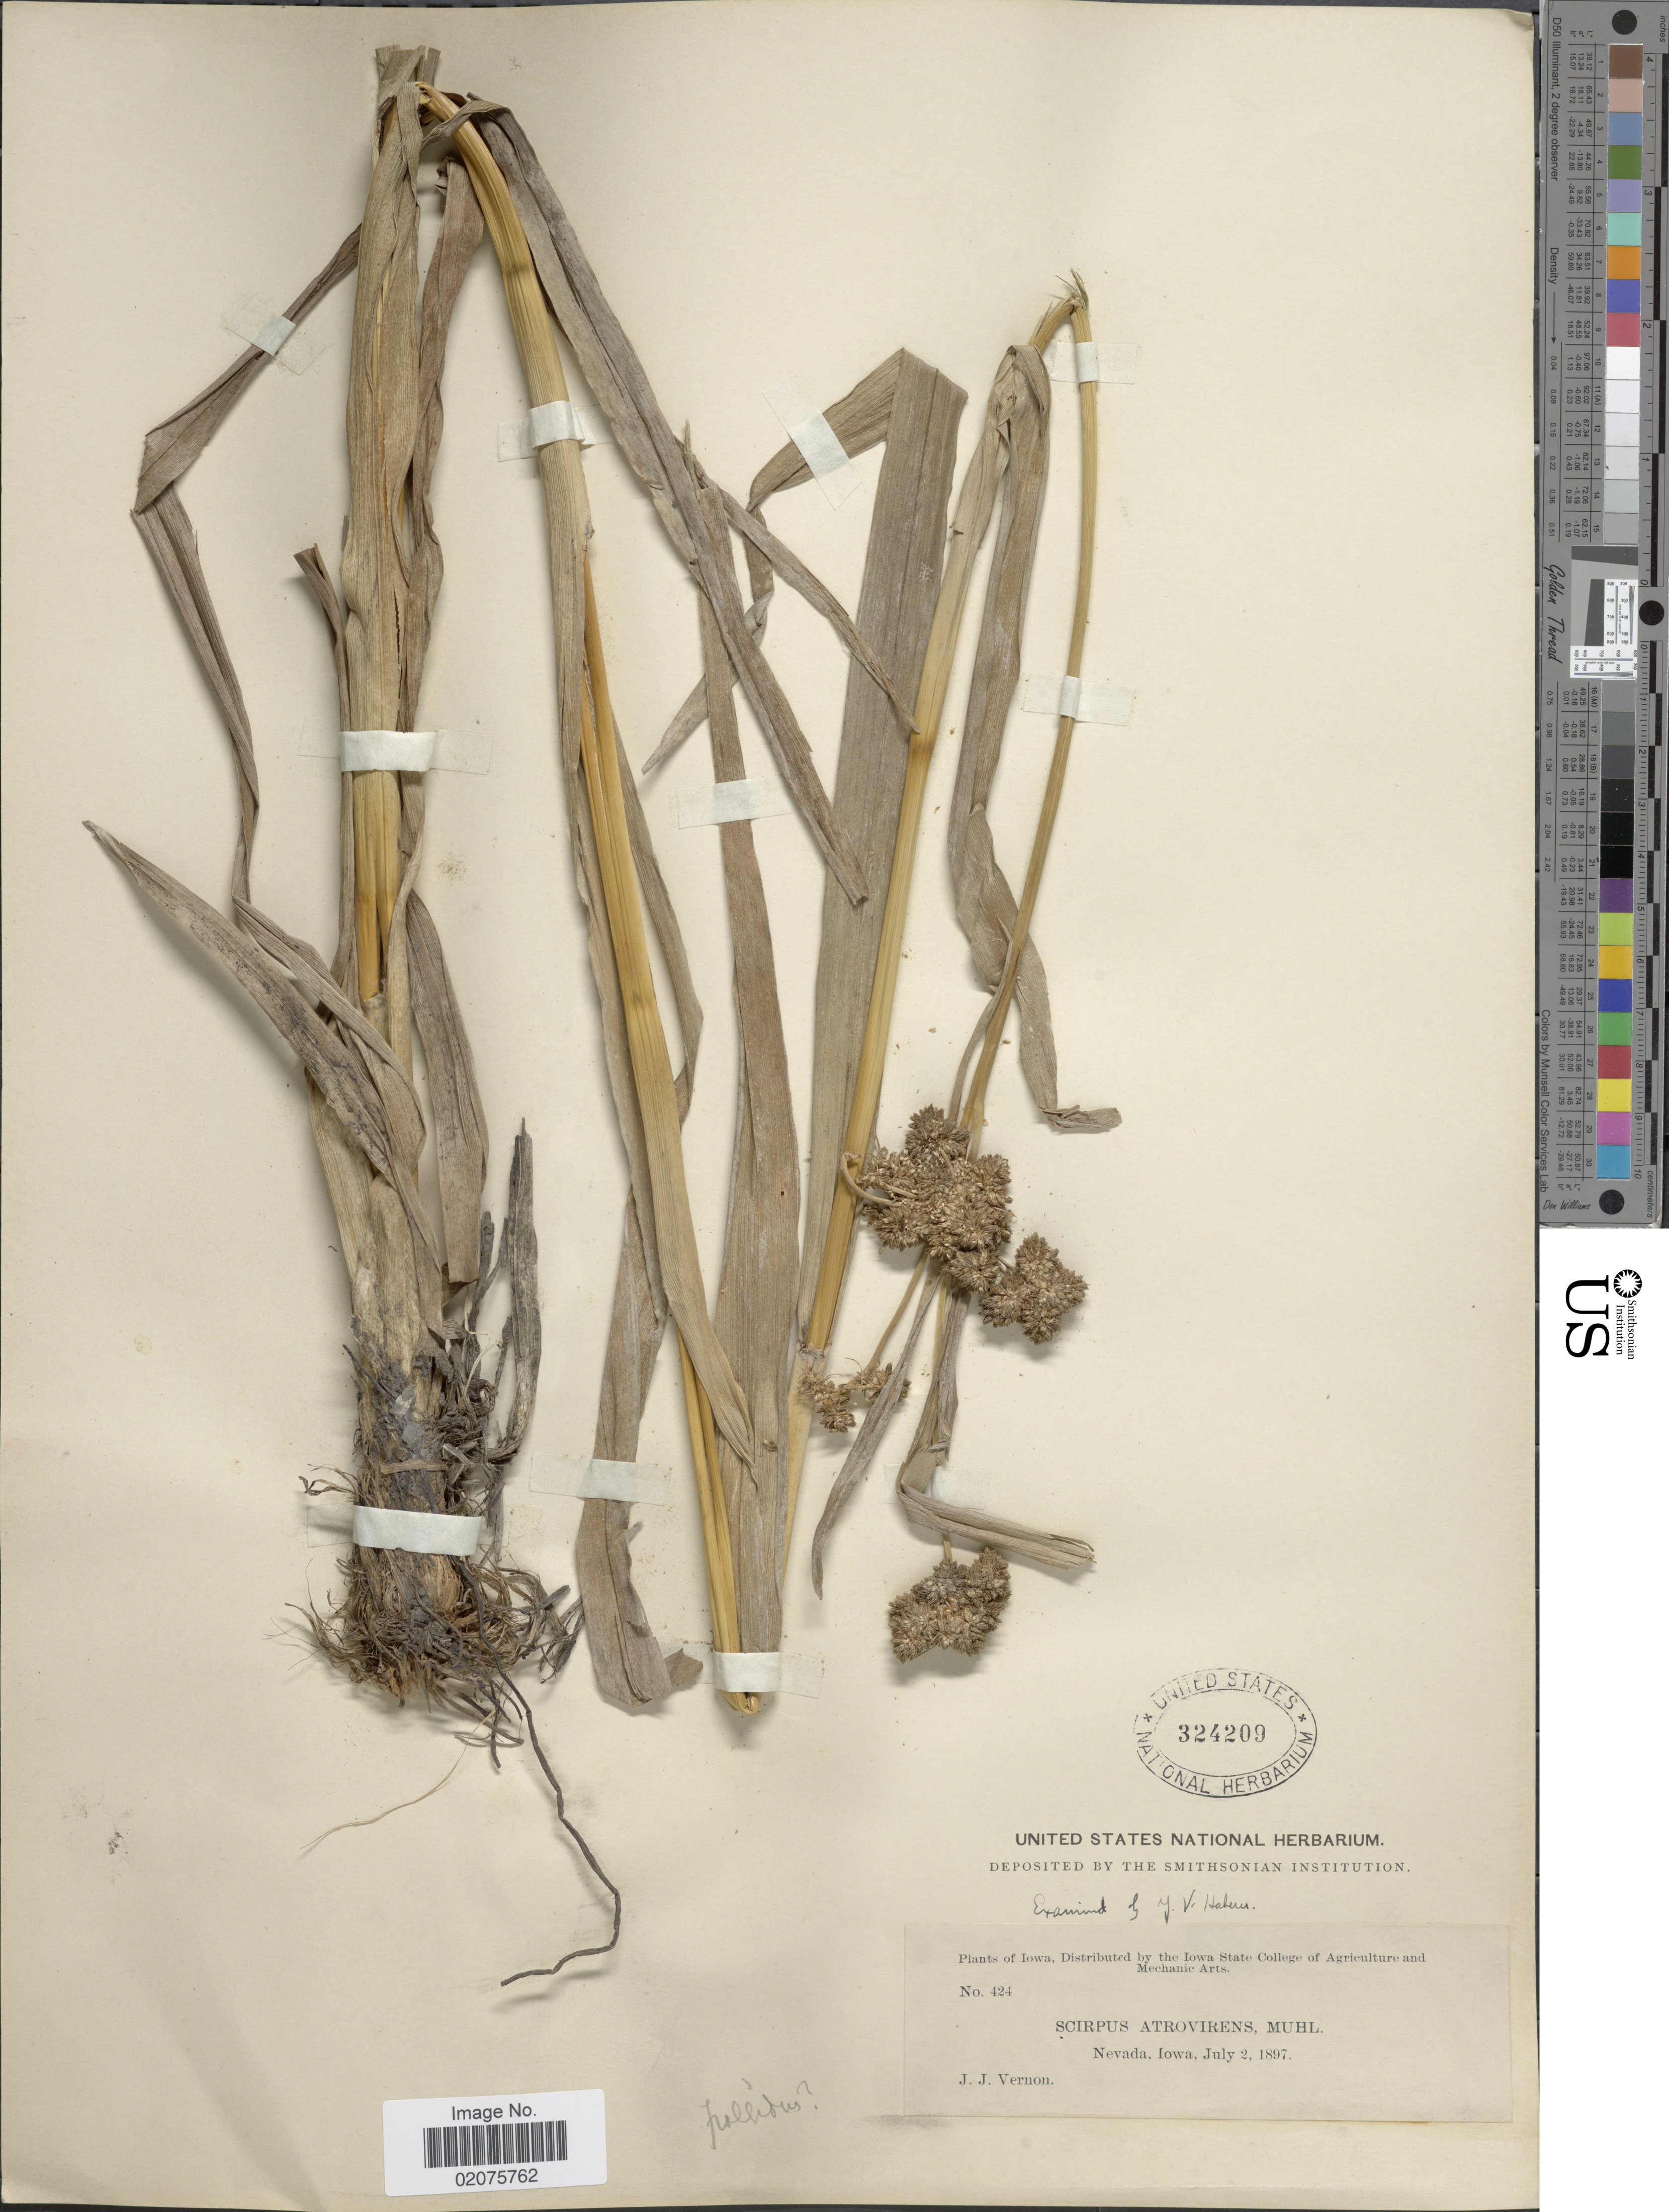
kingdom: Plantae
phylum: Tracheophyta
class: Liliopsida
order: Poales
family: Cyperaceae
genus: Scirpus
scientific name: Scirpus pallidus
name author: (Britton) Fernald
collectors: J. Vernon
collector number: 424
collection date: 1897-07-02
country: United States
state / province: Iowa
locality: Nevada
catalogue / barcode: US 324209